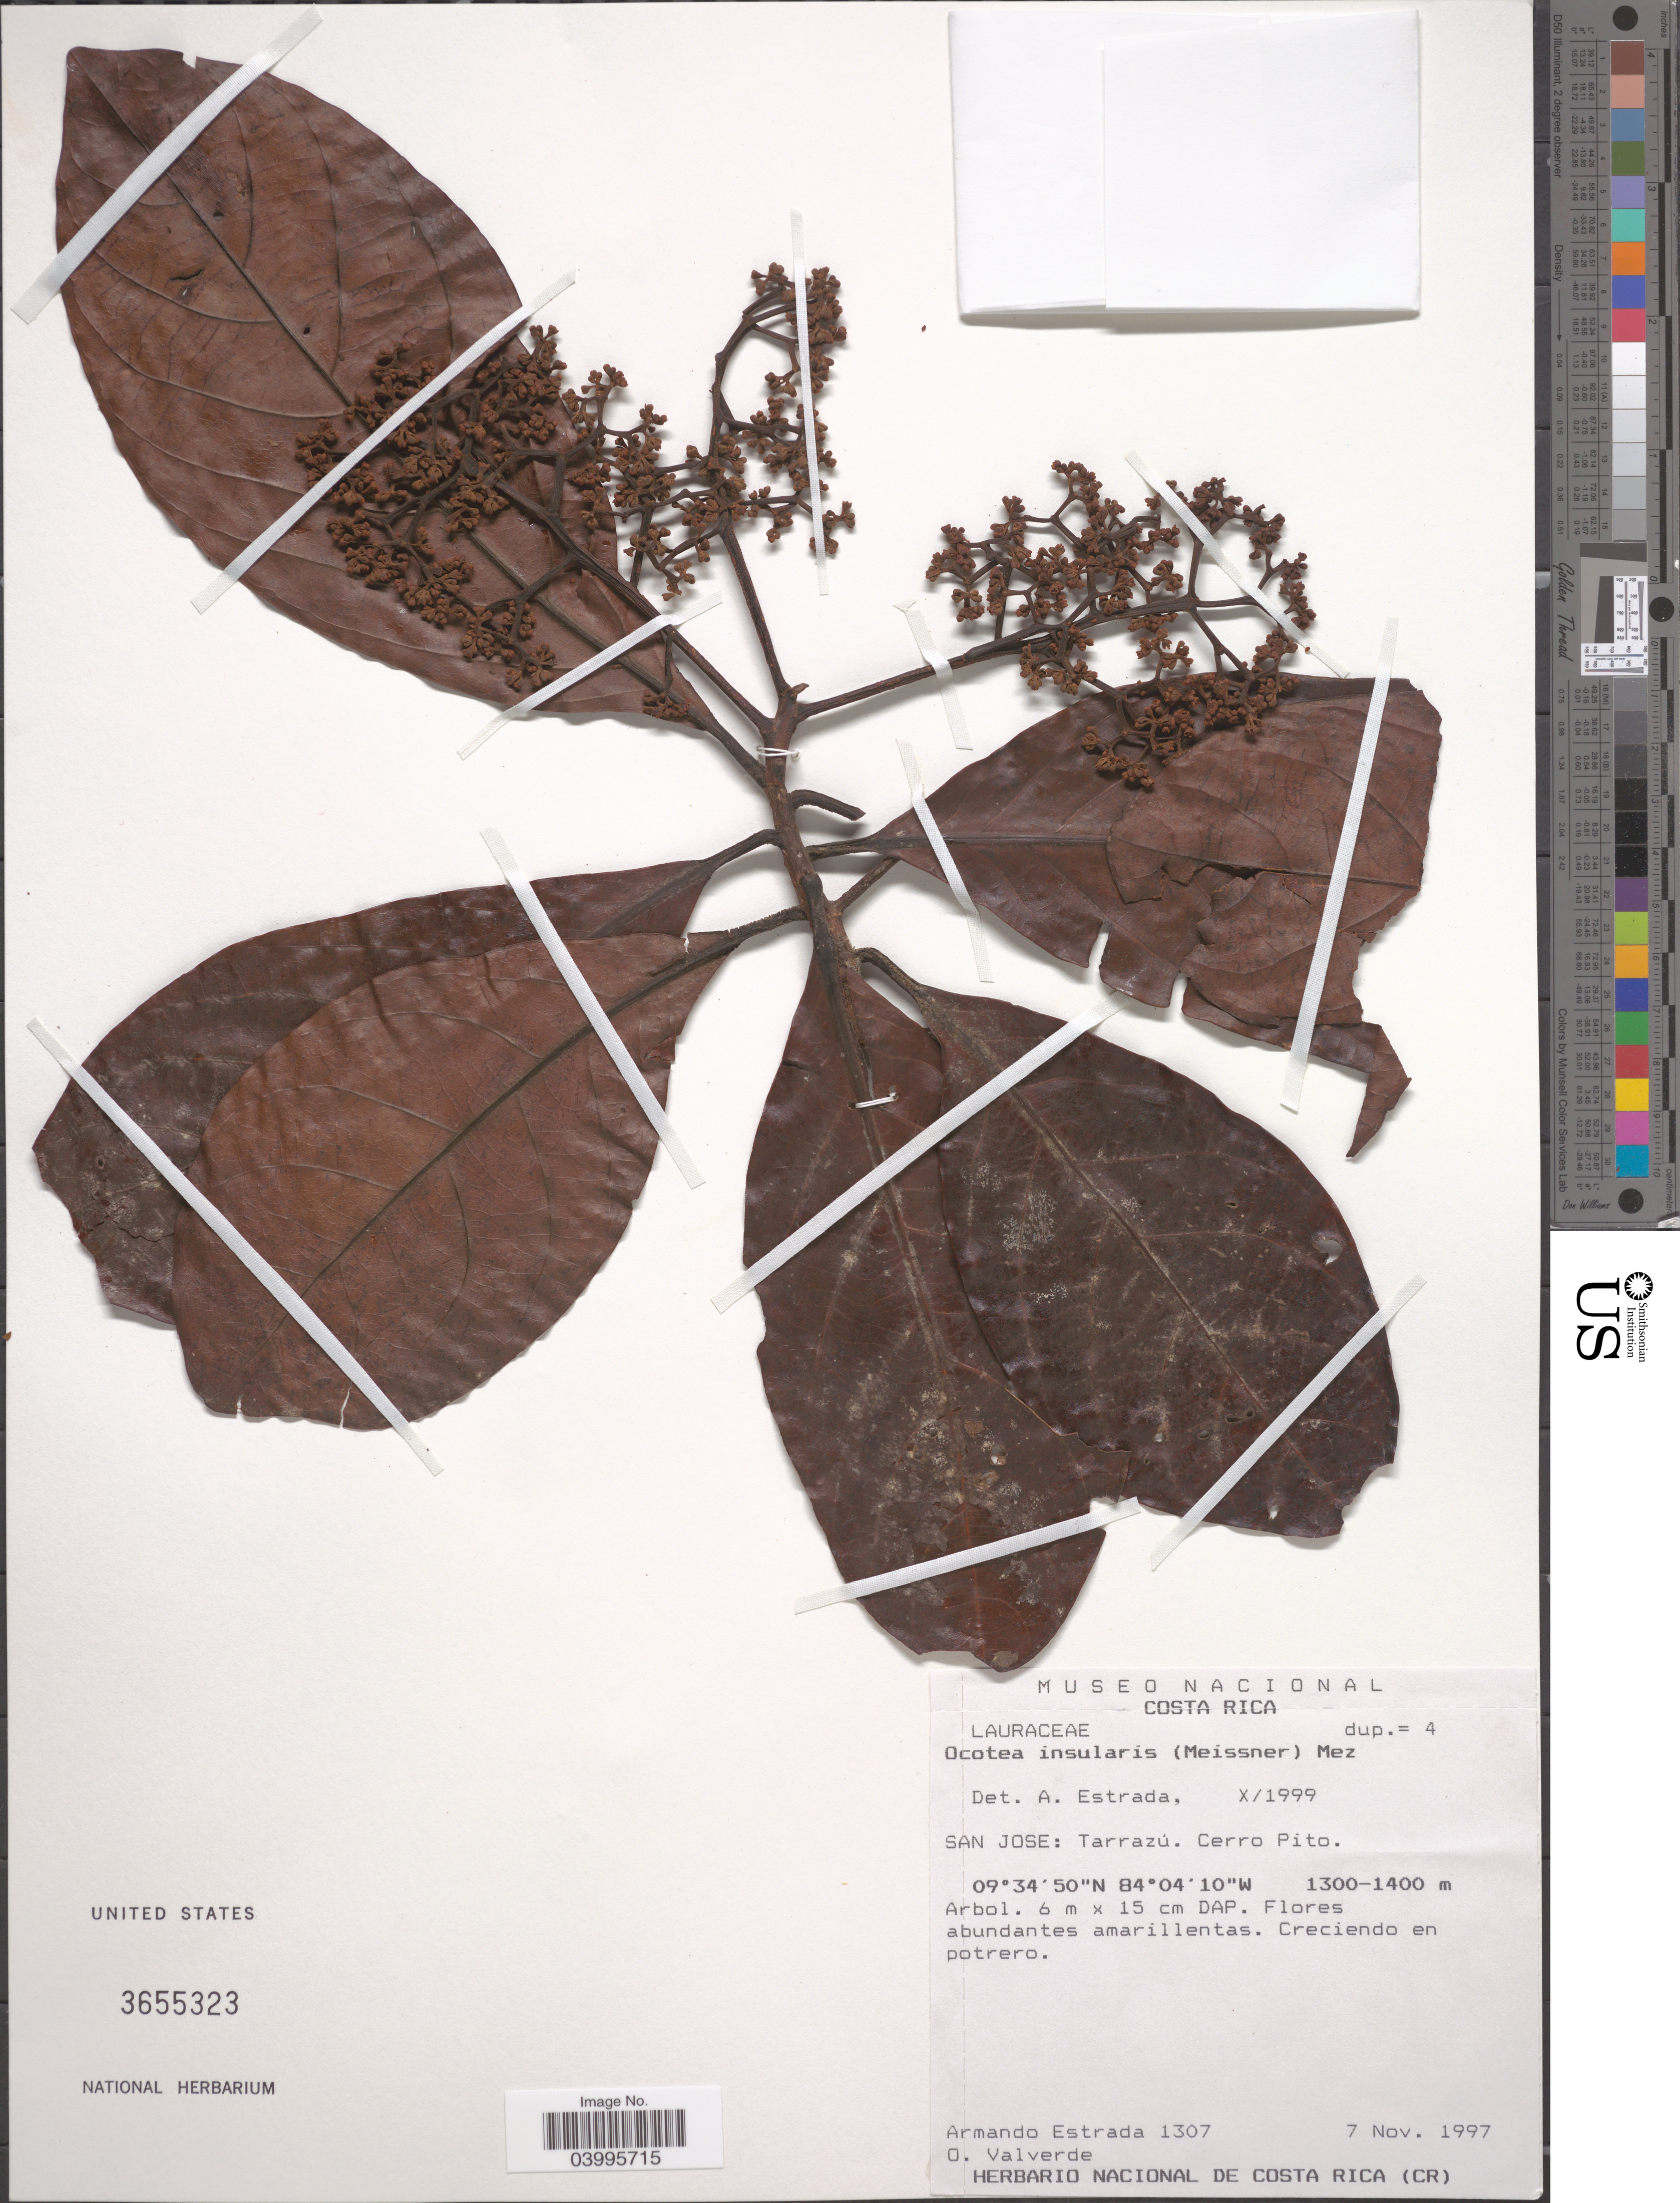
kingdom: Plantae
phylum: Tracheophyta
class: Magnoliopsida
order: Laurales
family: Lauraceae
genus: Ocotea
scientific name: Ocotea insularis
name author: (Meisn.) Mez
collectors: A. Estrada & O. Valverde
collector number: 1307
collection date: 1997-11-07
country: Costa Rica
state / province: San José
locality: Tarrazú. Cerro Pito.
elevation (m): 1300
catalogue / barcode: US 3655323